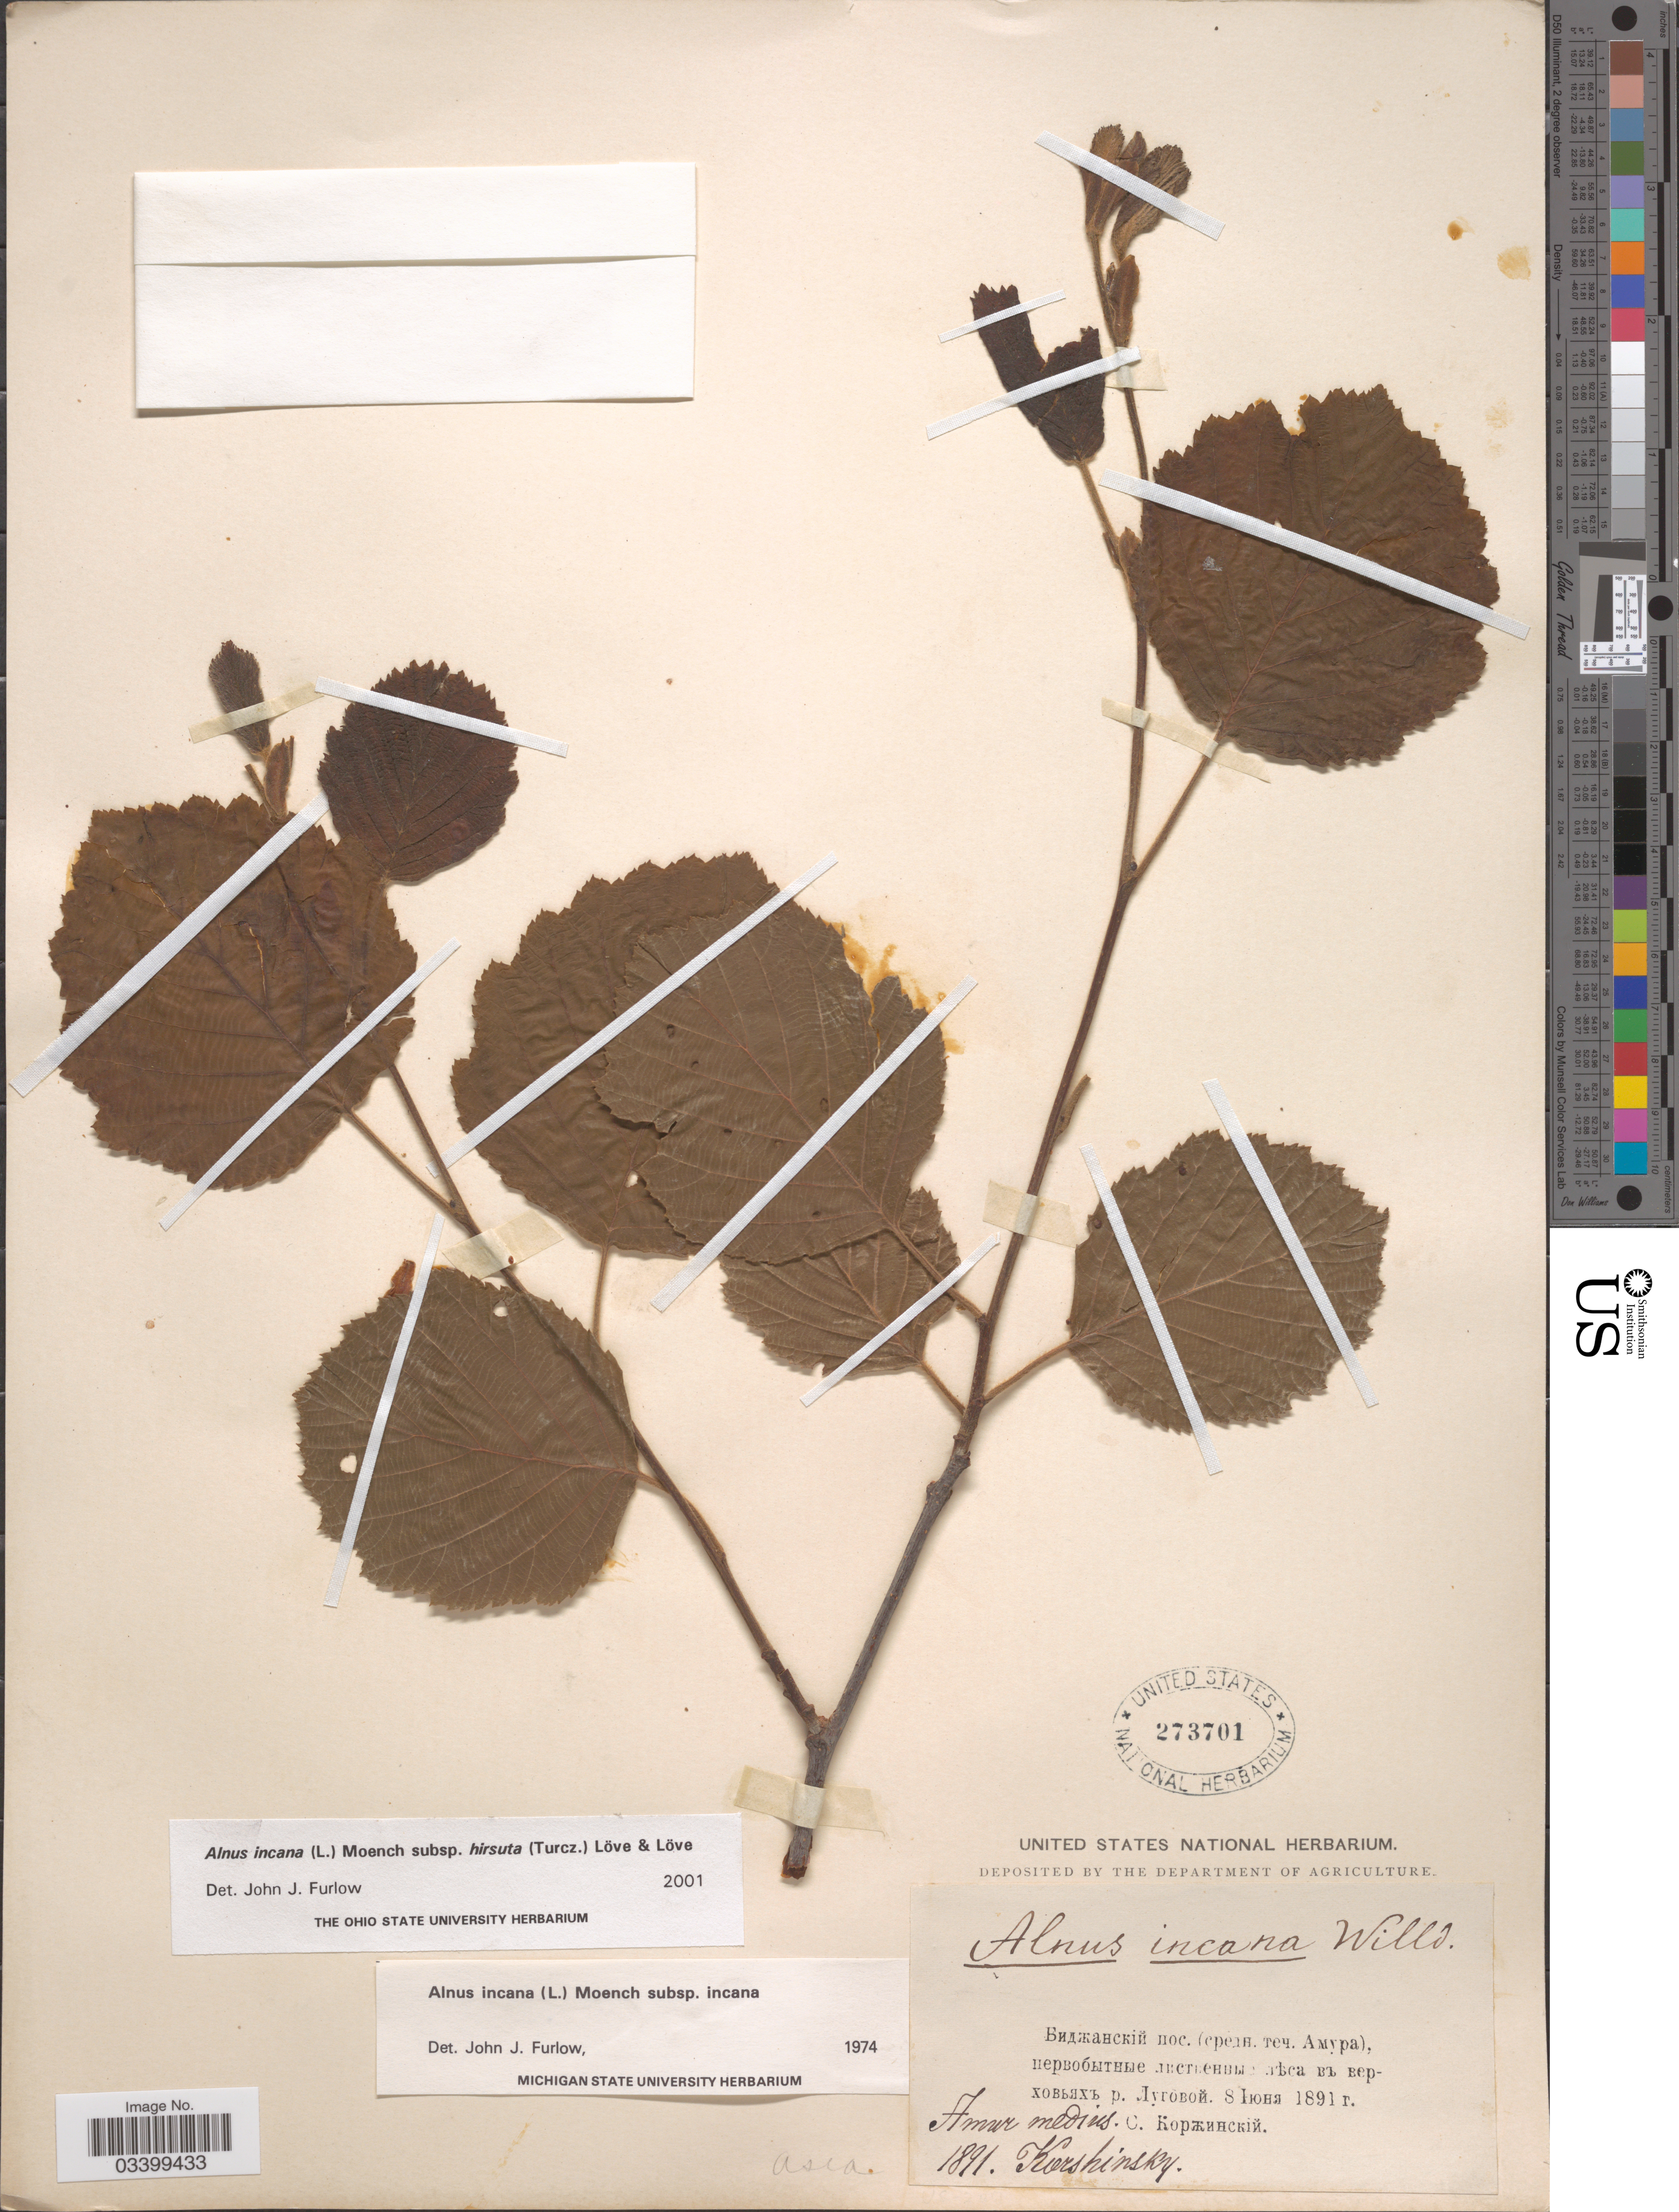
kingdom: Plantae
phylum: Tracheophyta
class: Magnoliopsida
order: Fagales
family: Betulaceae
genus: Alnus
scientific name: Alnus incana subsp. hirsuta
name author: (Spach) Á. Löve & D. Löve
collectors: S. Korzhinskiy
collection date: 1891-06-08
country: Russian Federation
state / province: Jewish Autonomous O.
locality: Amur medius. Village Bidzhanskiy.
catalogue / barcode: US 273701